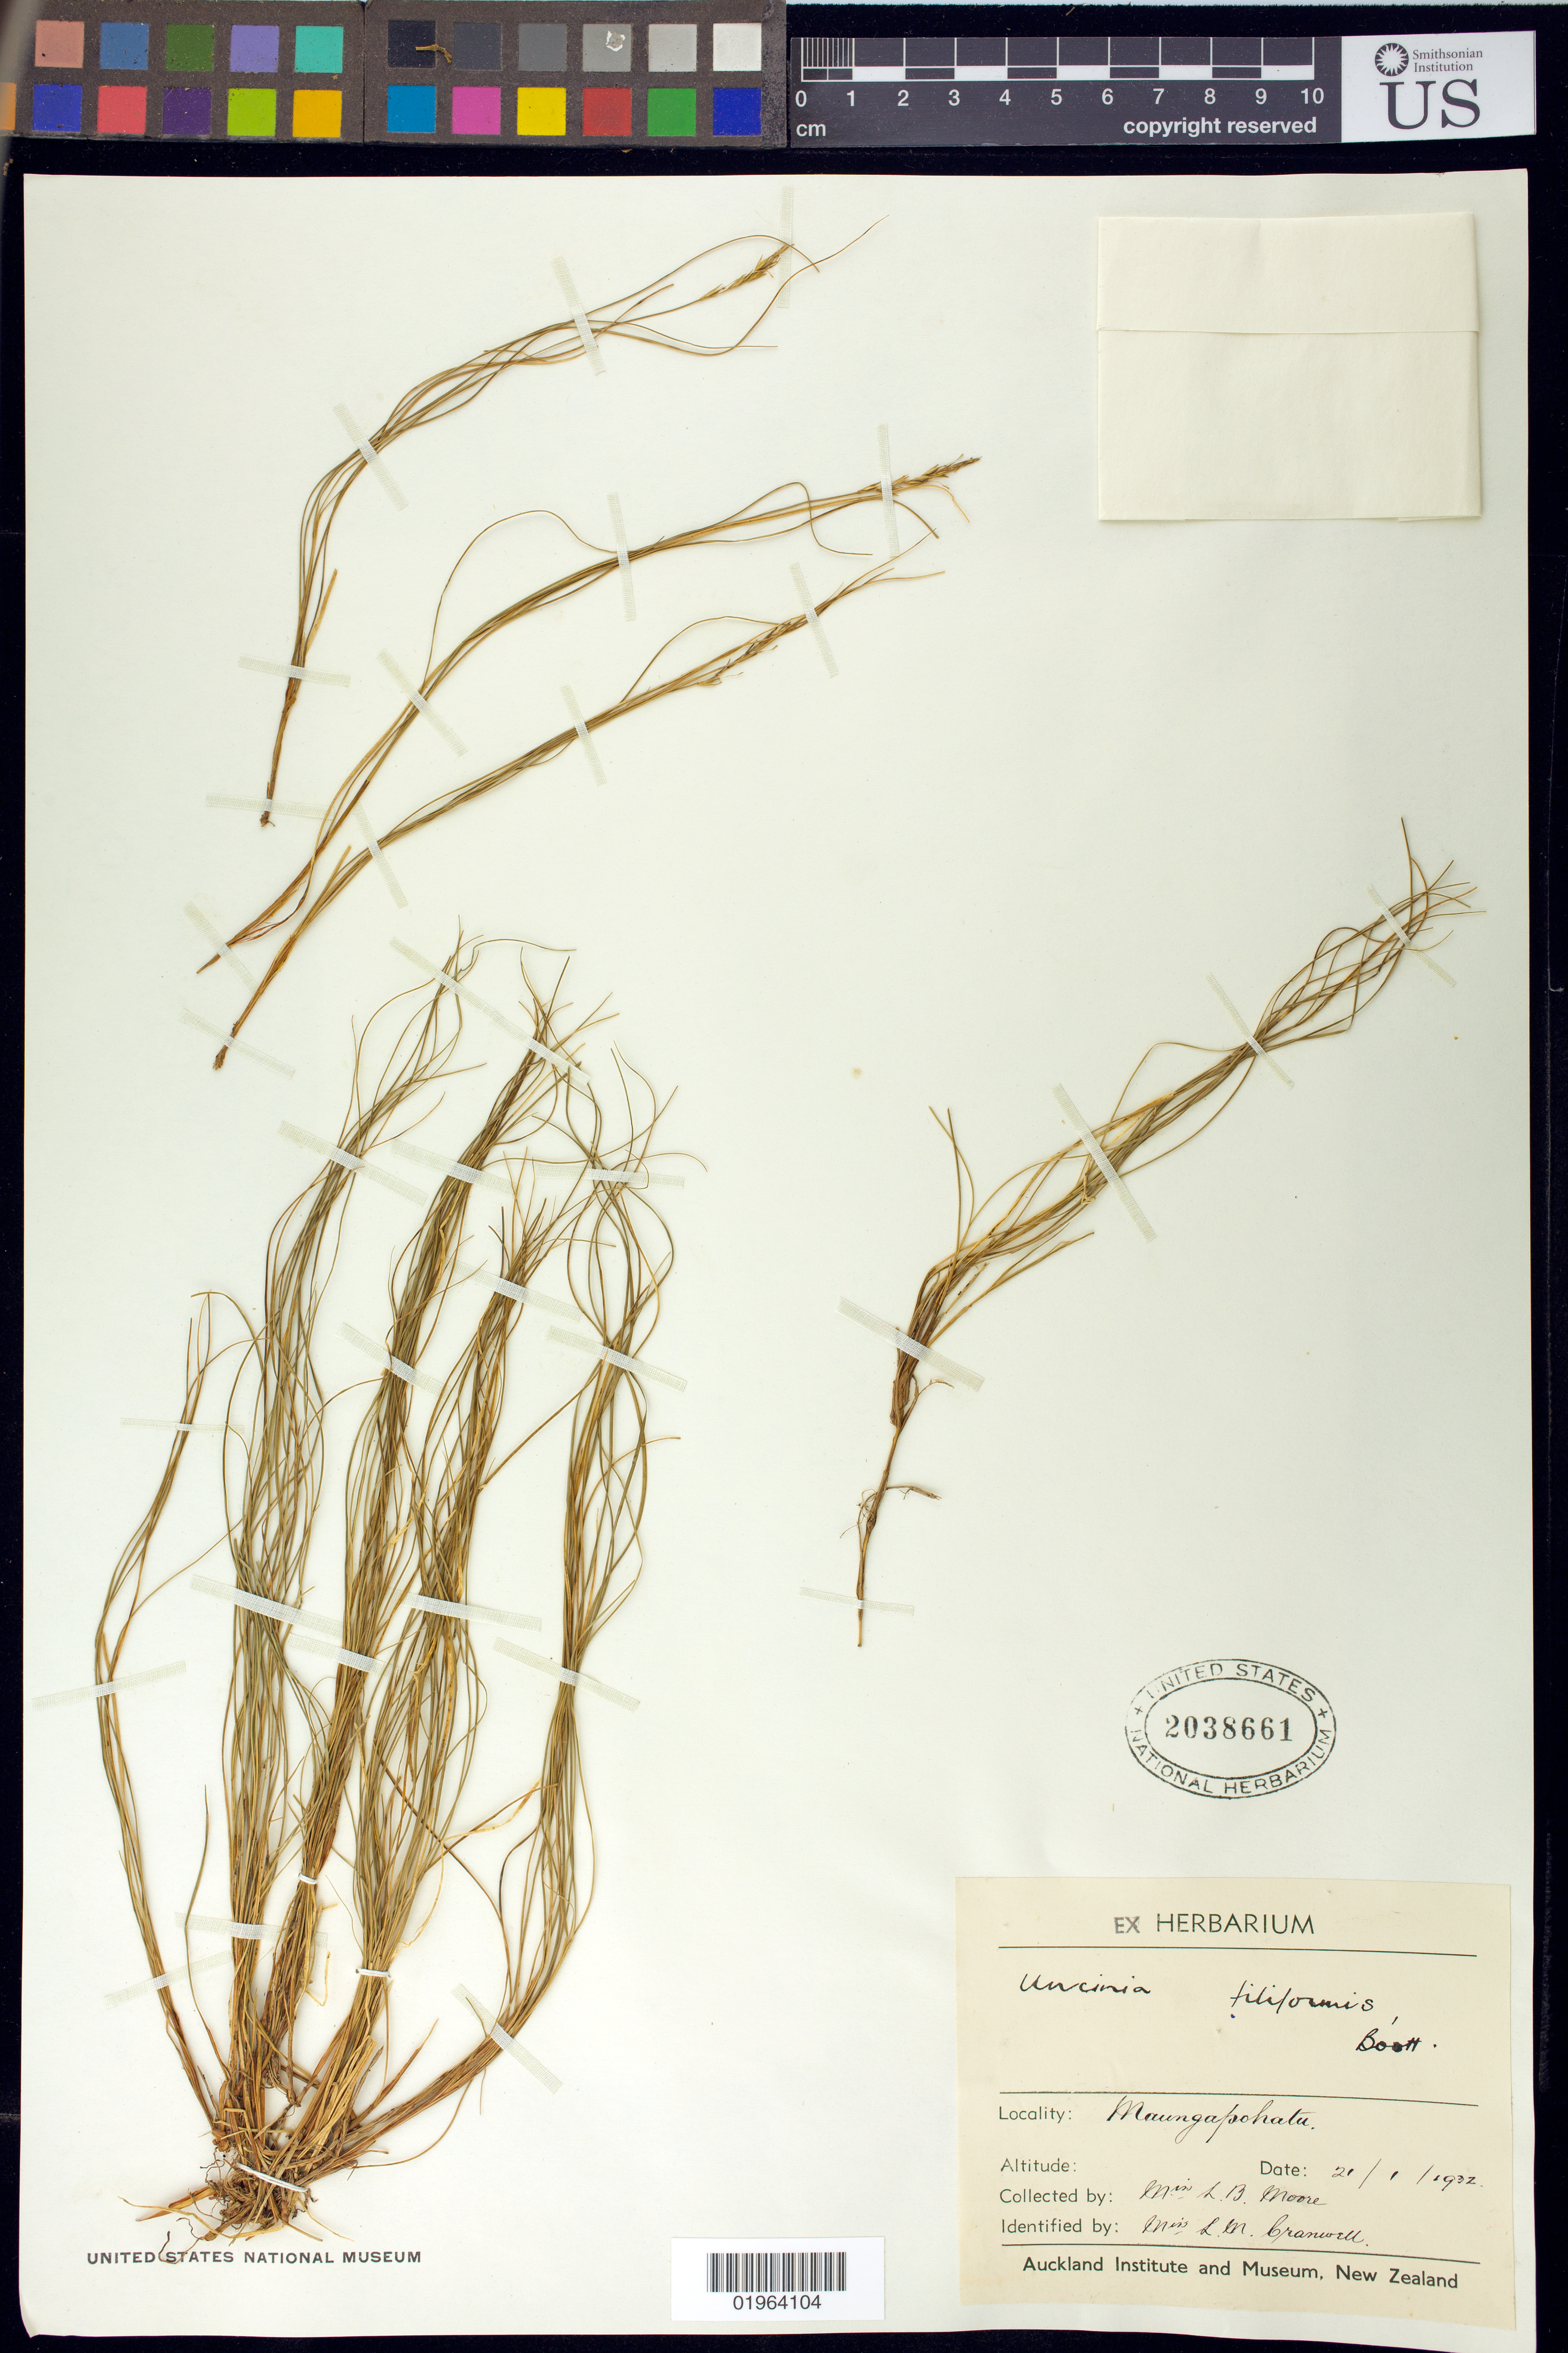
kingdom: Plantae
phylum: Tracheophyta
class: Liliopsida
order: Poales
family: Cyperaceae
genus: Carex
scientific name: Carex debilior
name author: (F. Muell.) K.L. Wilson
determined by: Strong, Mark T., (BOT), Smithsonian Institution - National Museum of Natural History (UNITED STATES)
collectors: L. Moore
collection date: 1932-01-21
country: New Zealand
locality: Maungapohatu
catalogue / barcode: US 2038661